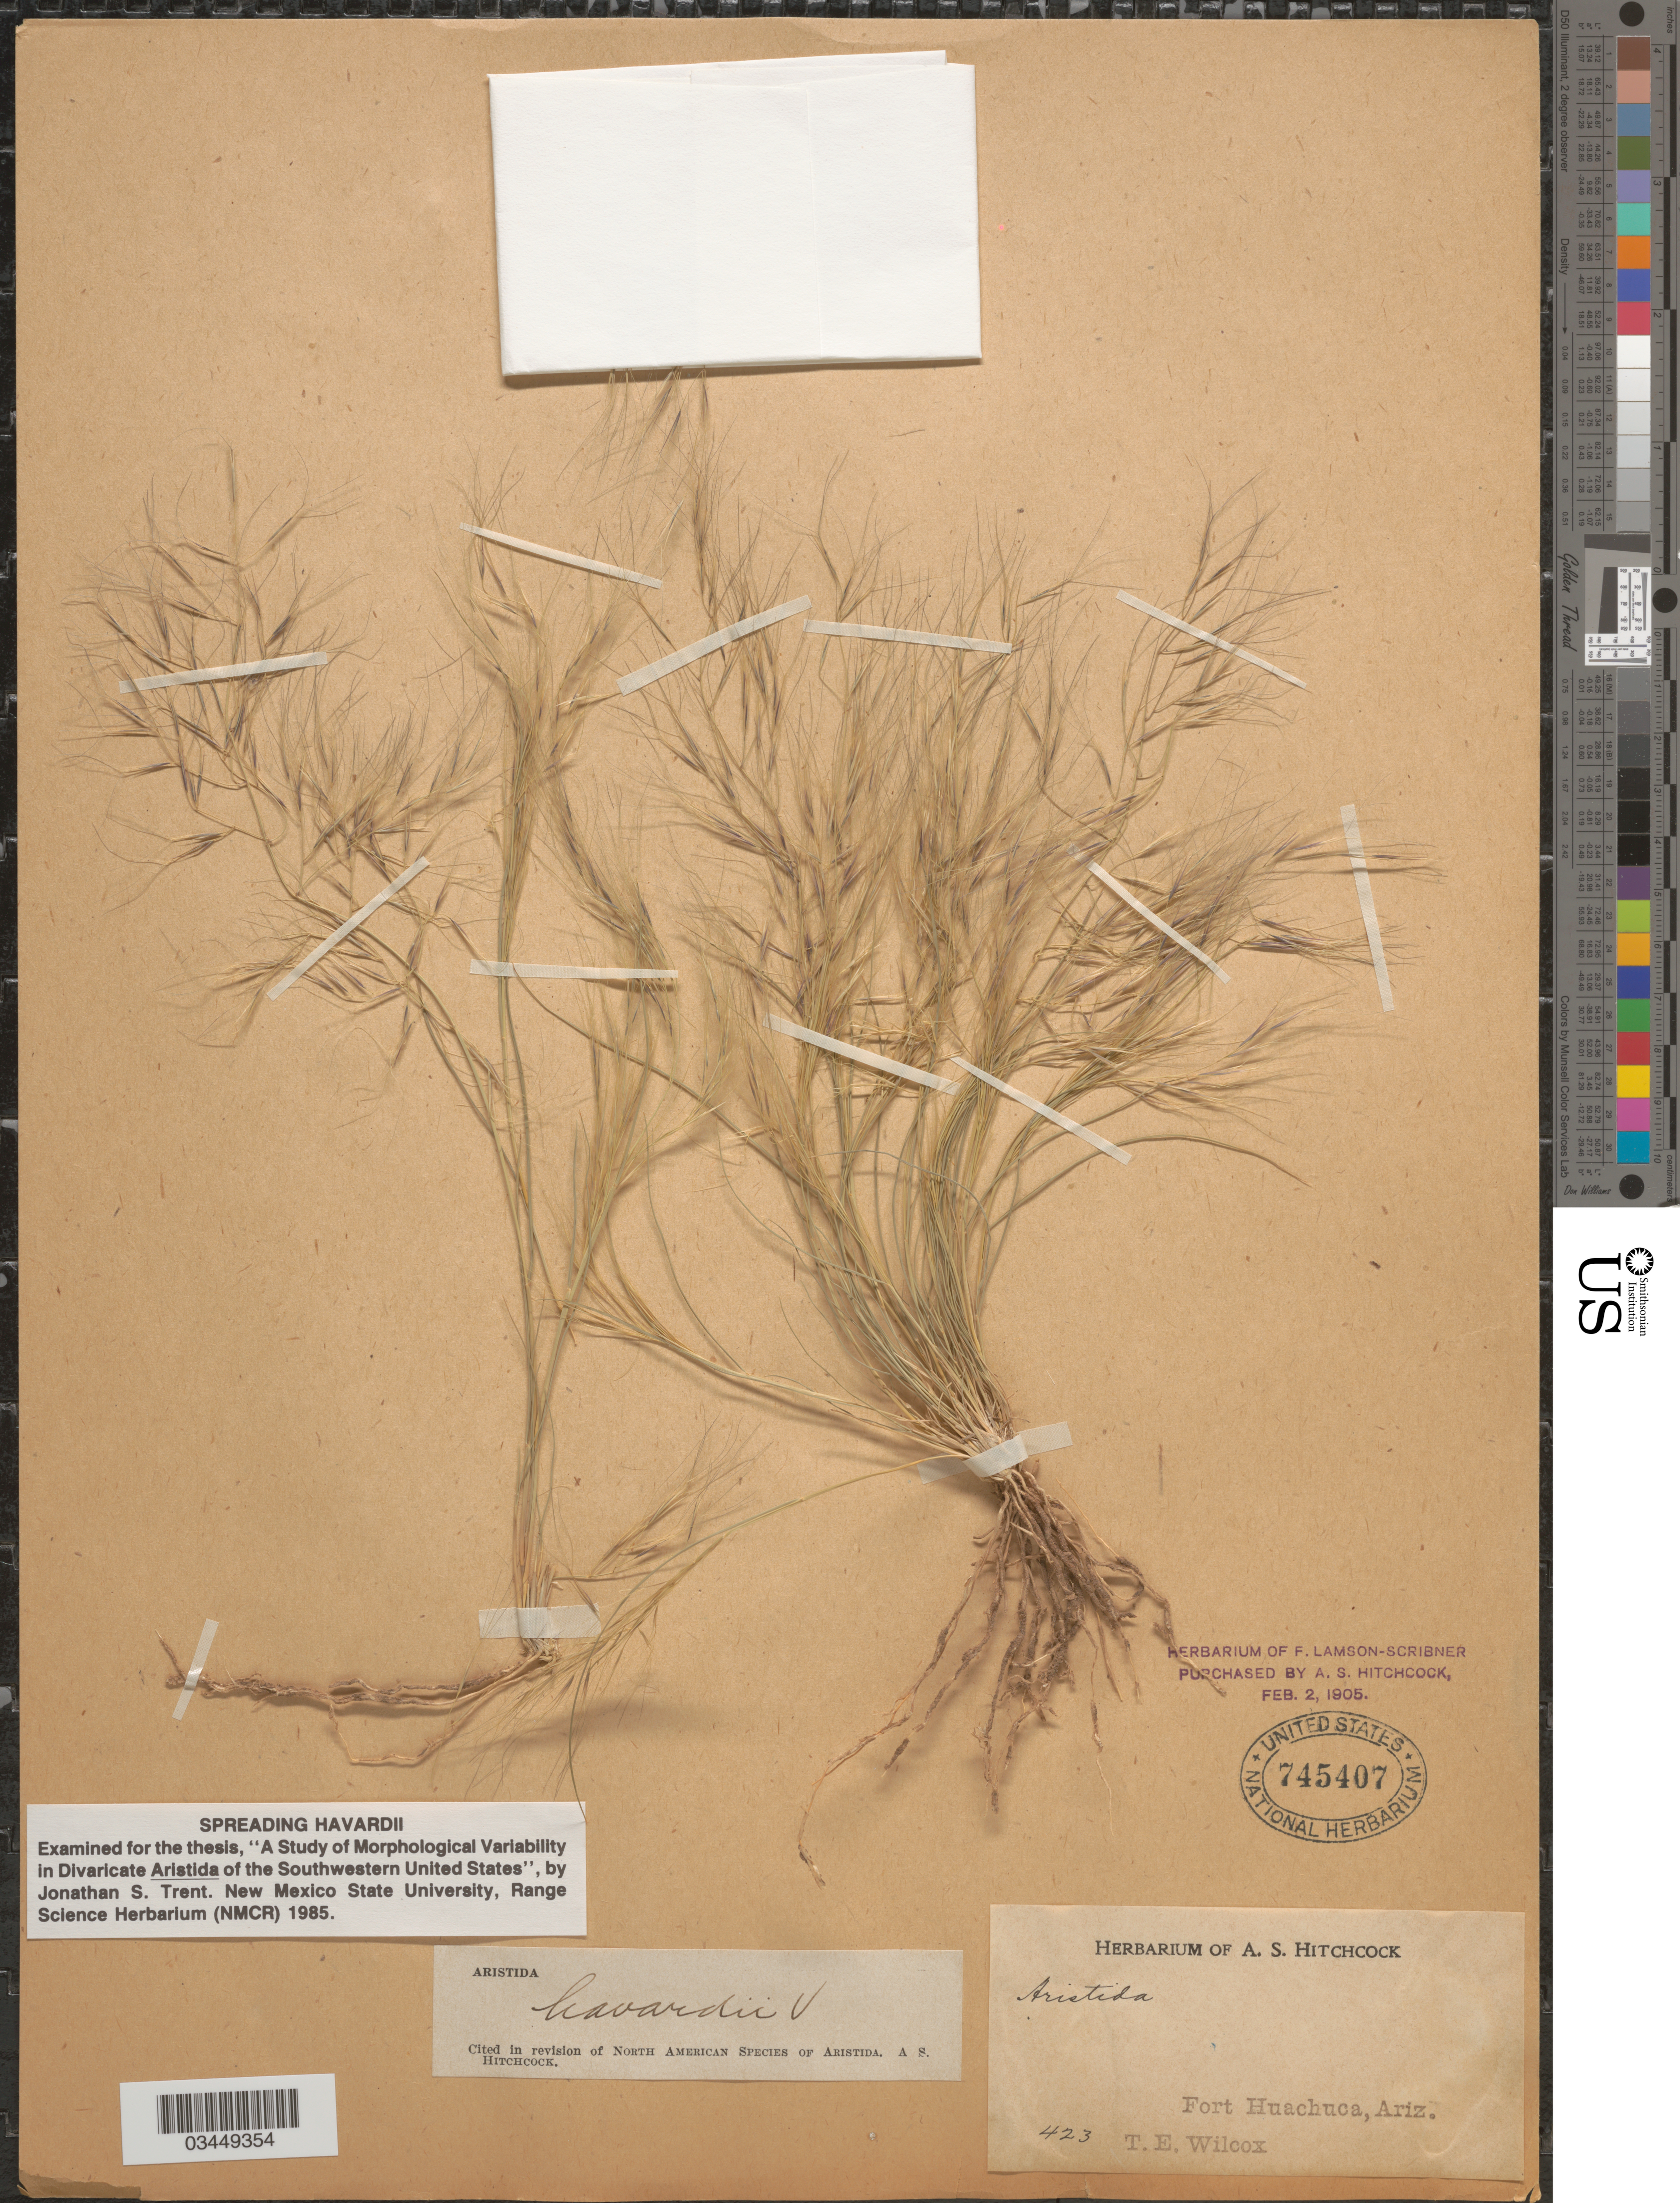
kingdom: Plantae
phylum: Tracheophyta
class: Liliopsida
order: Poales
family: Poaceae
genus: Aristida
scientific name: Aristida havardii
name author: Vasey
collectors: T. E. Wilcox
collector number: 423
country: United States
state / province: Arizona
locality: Fort. Huachuca.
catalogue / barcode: US 745407